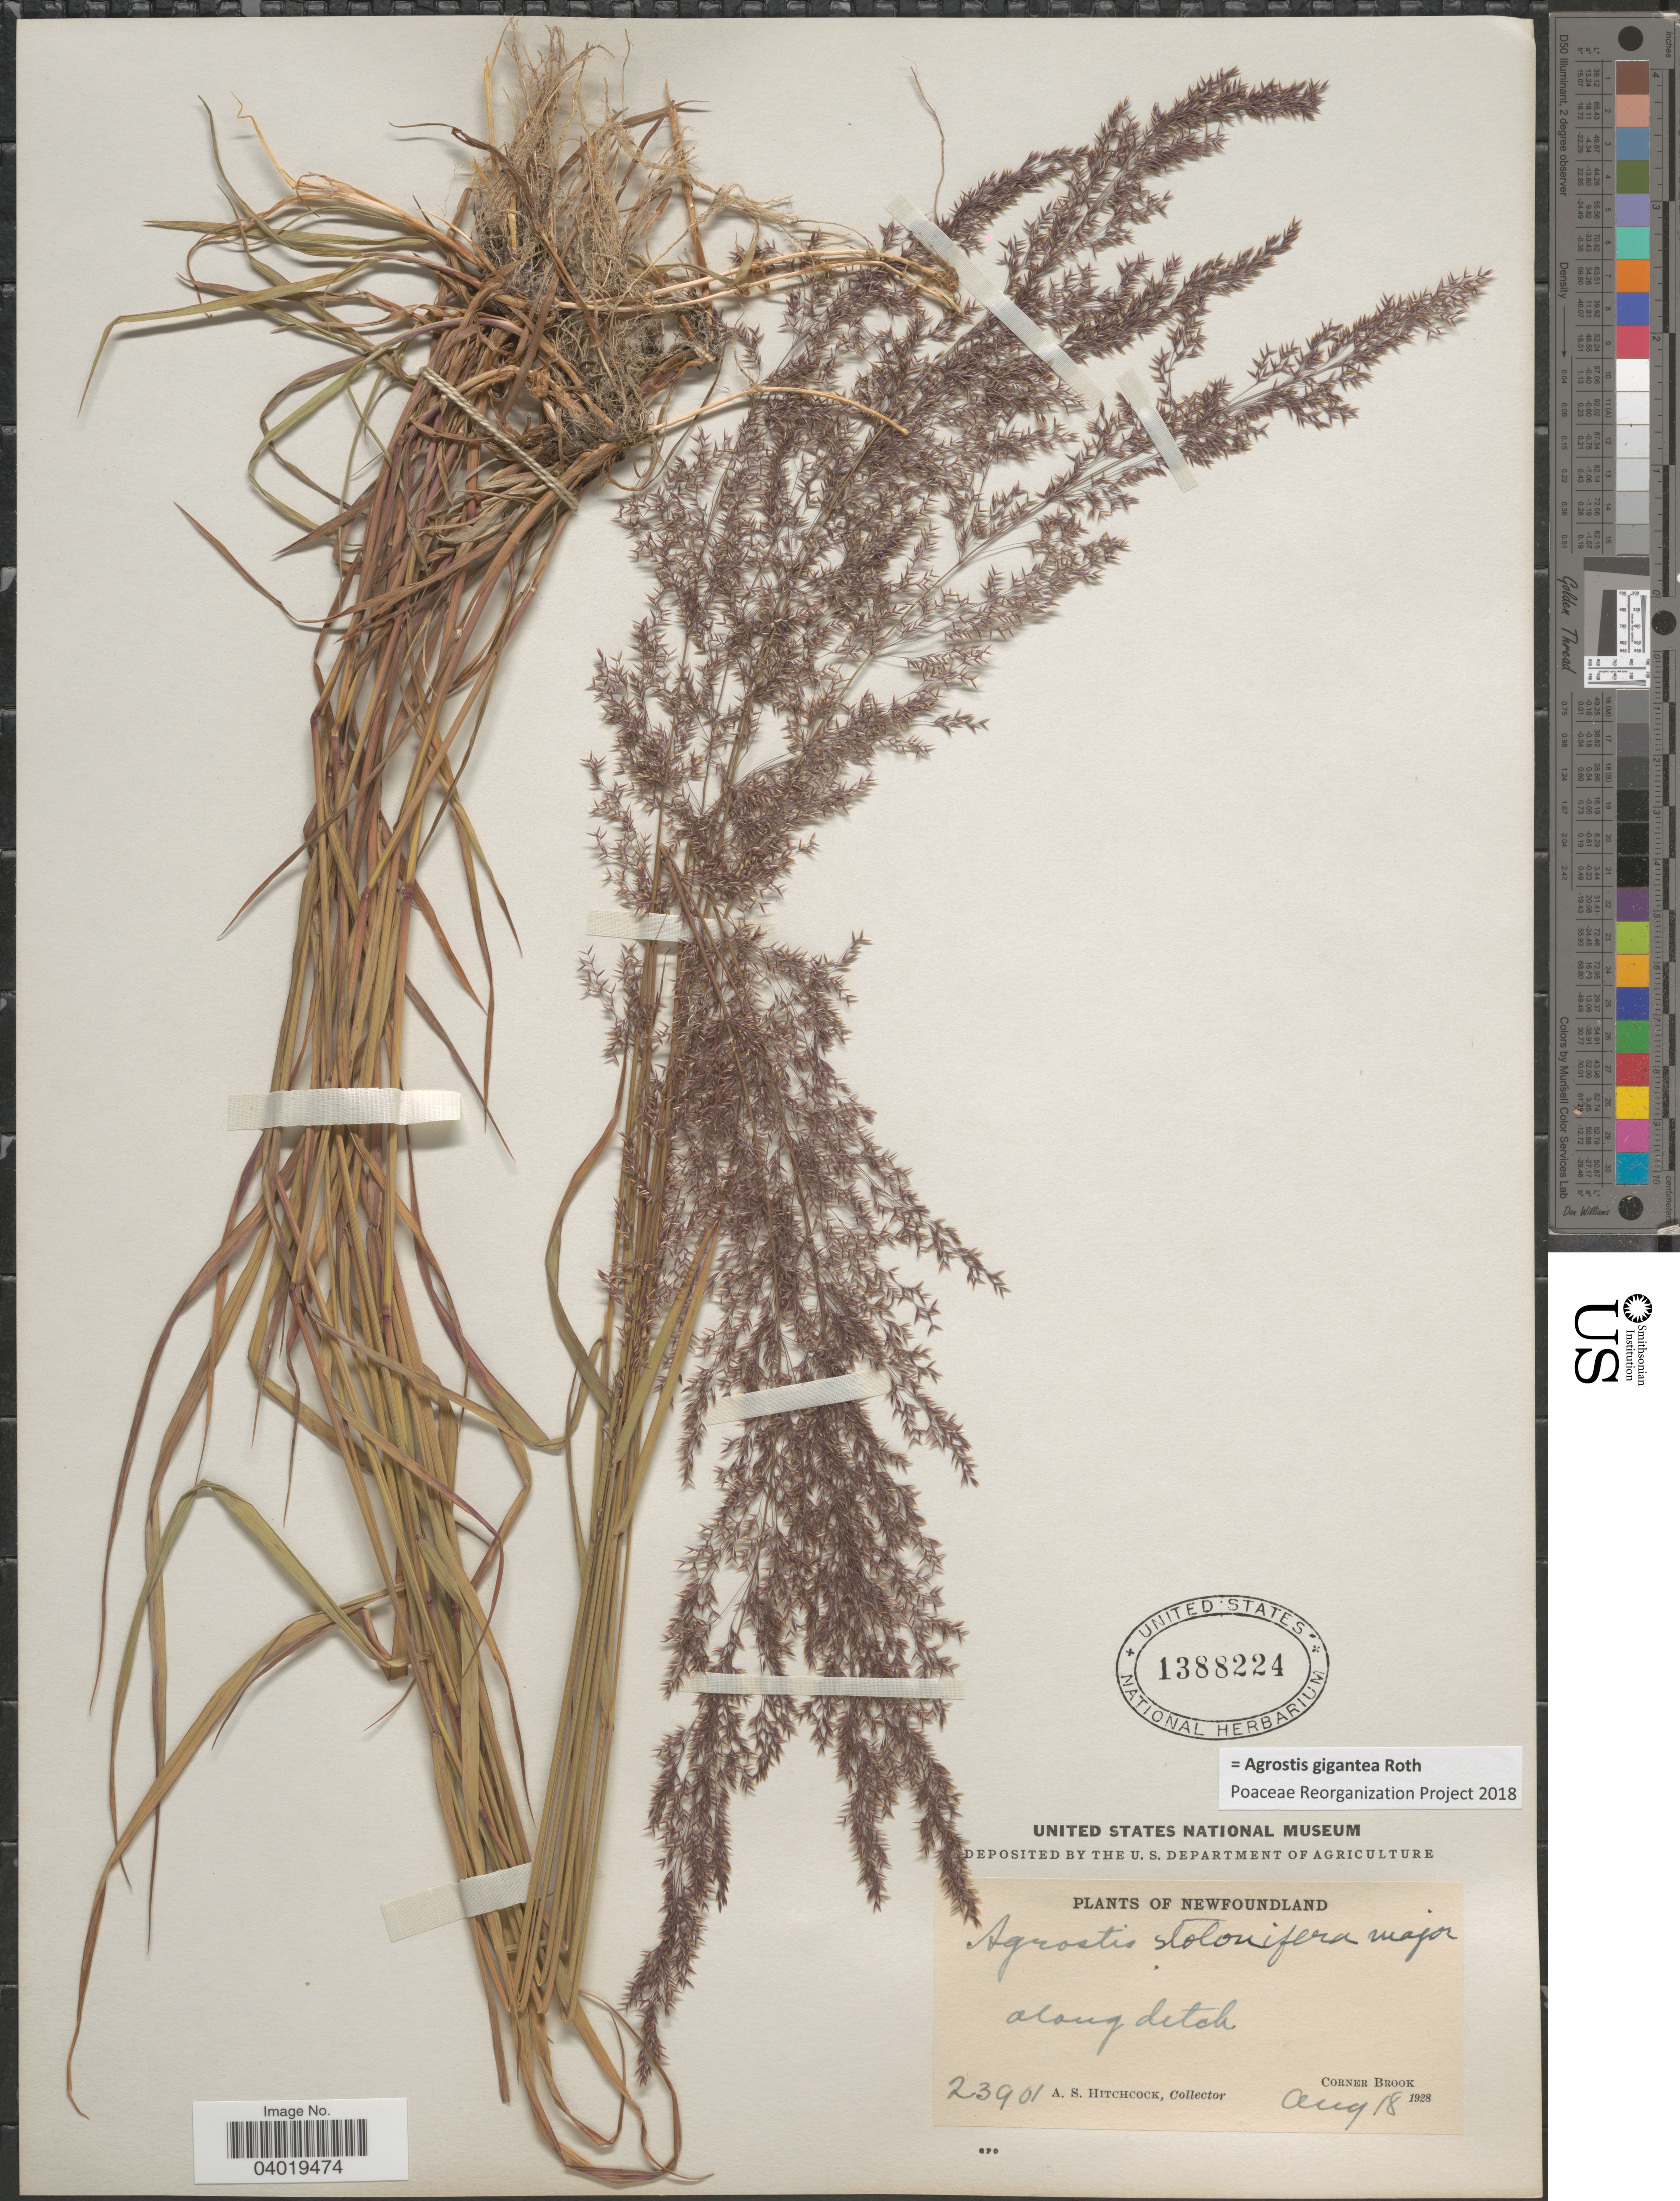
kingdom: Plantae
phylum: Tracheophyta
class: Liliopsida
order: Poales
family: Poaceae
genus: Agrostis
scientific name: Agrostis gigantea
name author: Roth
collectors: A. S. Hitchcock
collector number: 23901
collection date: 1928-08-18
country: Canada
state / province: Newfoundland and Labrador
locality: Corner Brook.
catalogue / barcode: US 1388224